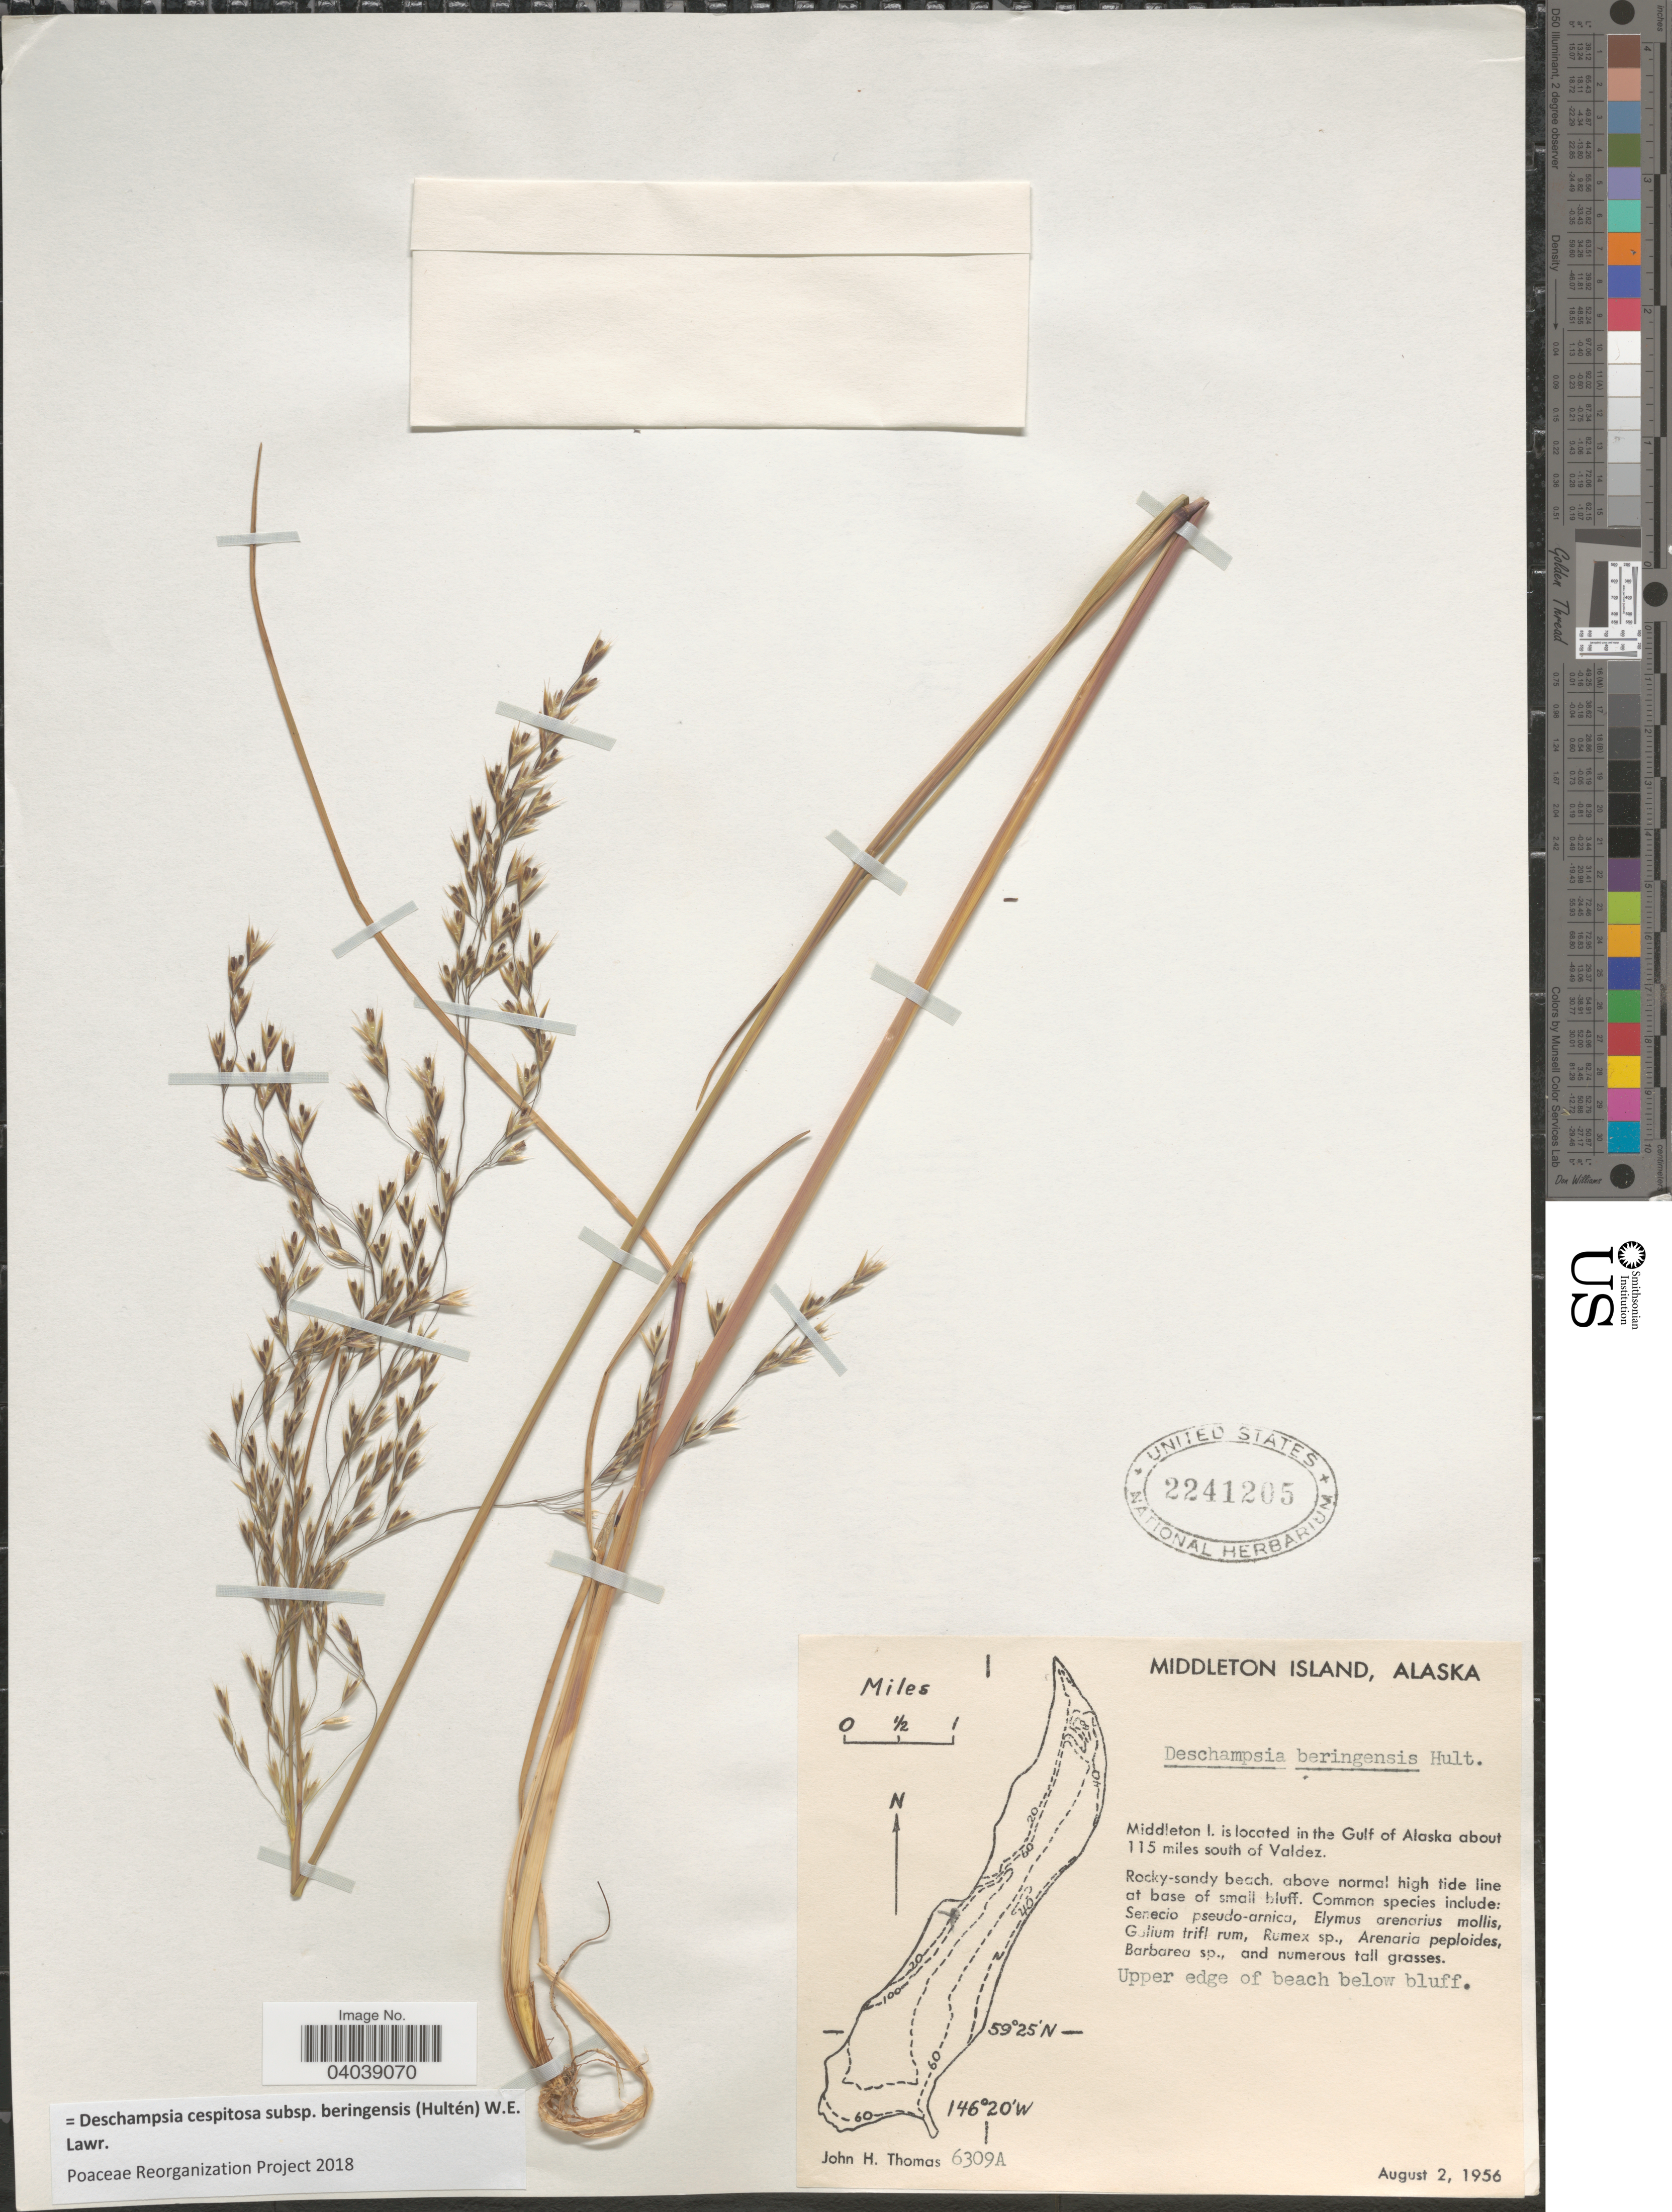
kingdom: Plantae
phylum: Tracheophyta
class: Liliopsida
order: Poales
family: Poaceae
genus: Deschampsia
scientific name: Deschampsia cespitosa subsp. beringensis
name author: (Hultén) Lawrence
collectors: J. H. Thomas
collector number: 6309A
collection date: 1956-08-02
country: United States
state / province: Alaska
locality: Middleton Island. Middleton I. is located in the Gulf of Alaska about 115 miles south of Valdez.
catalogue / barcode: US 2241205